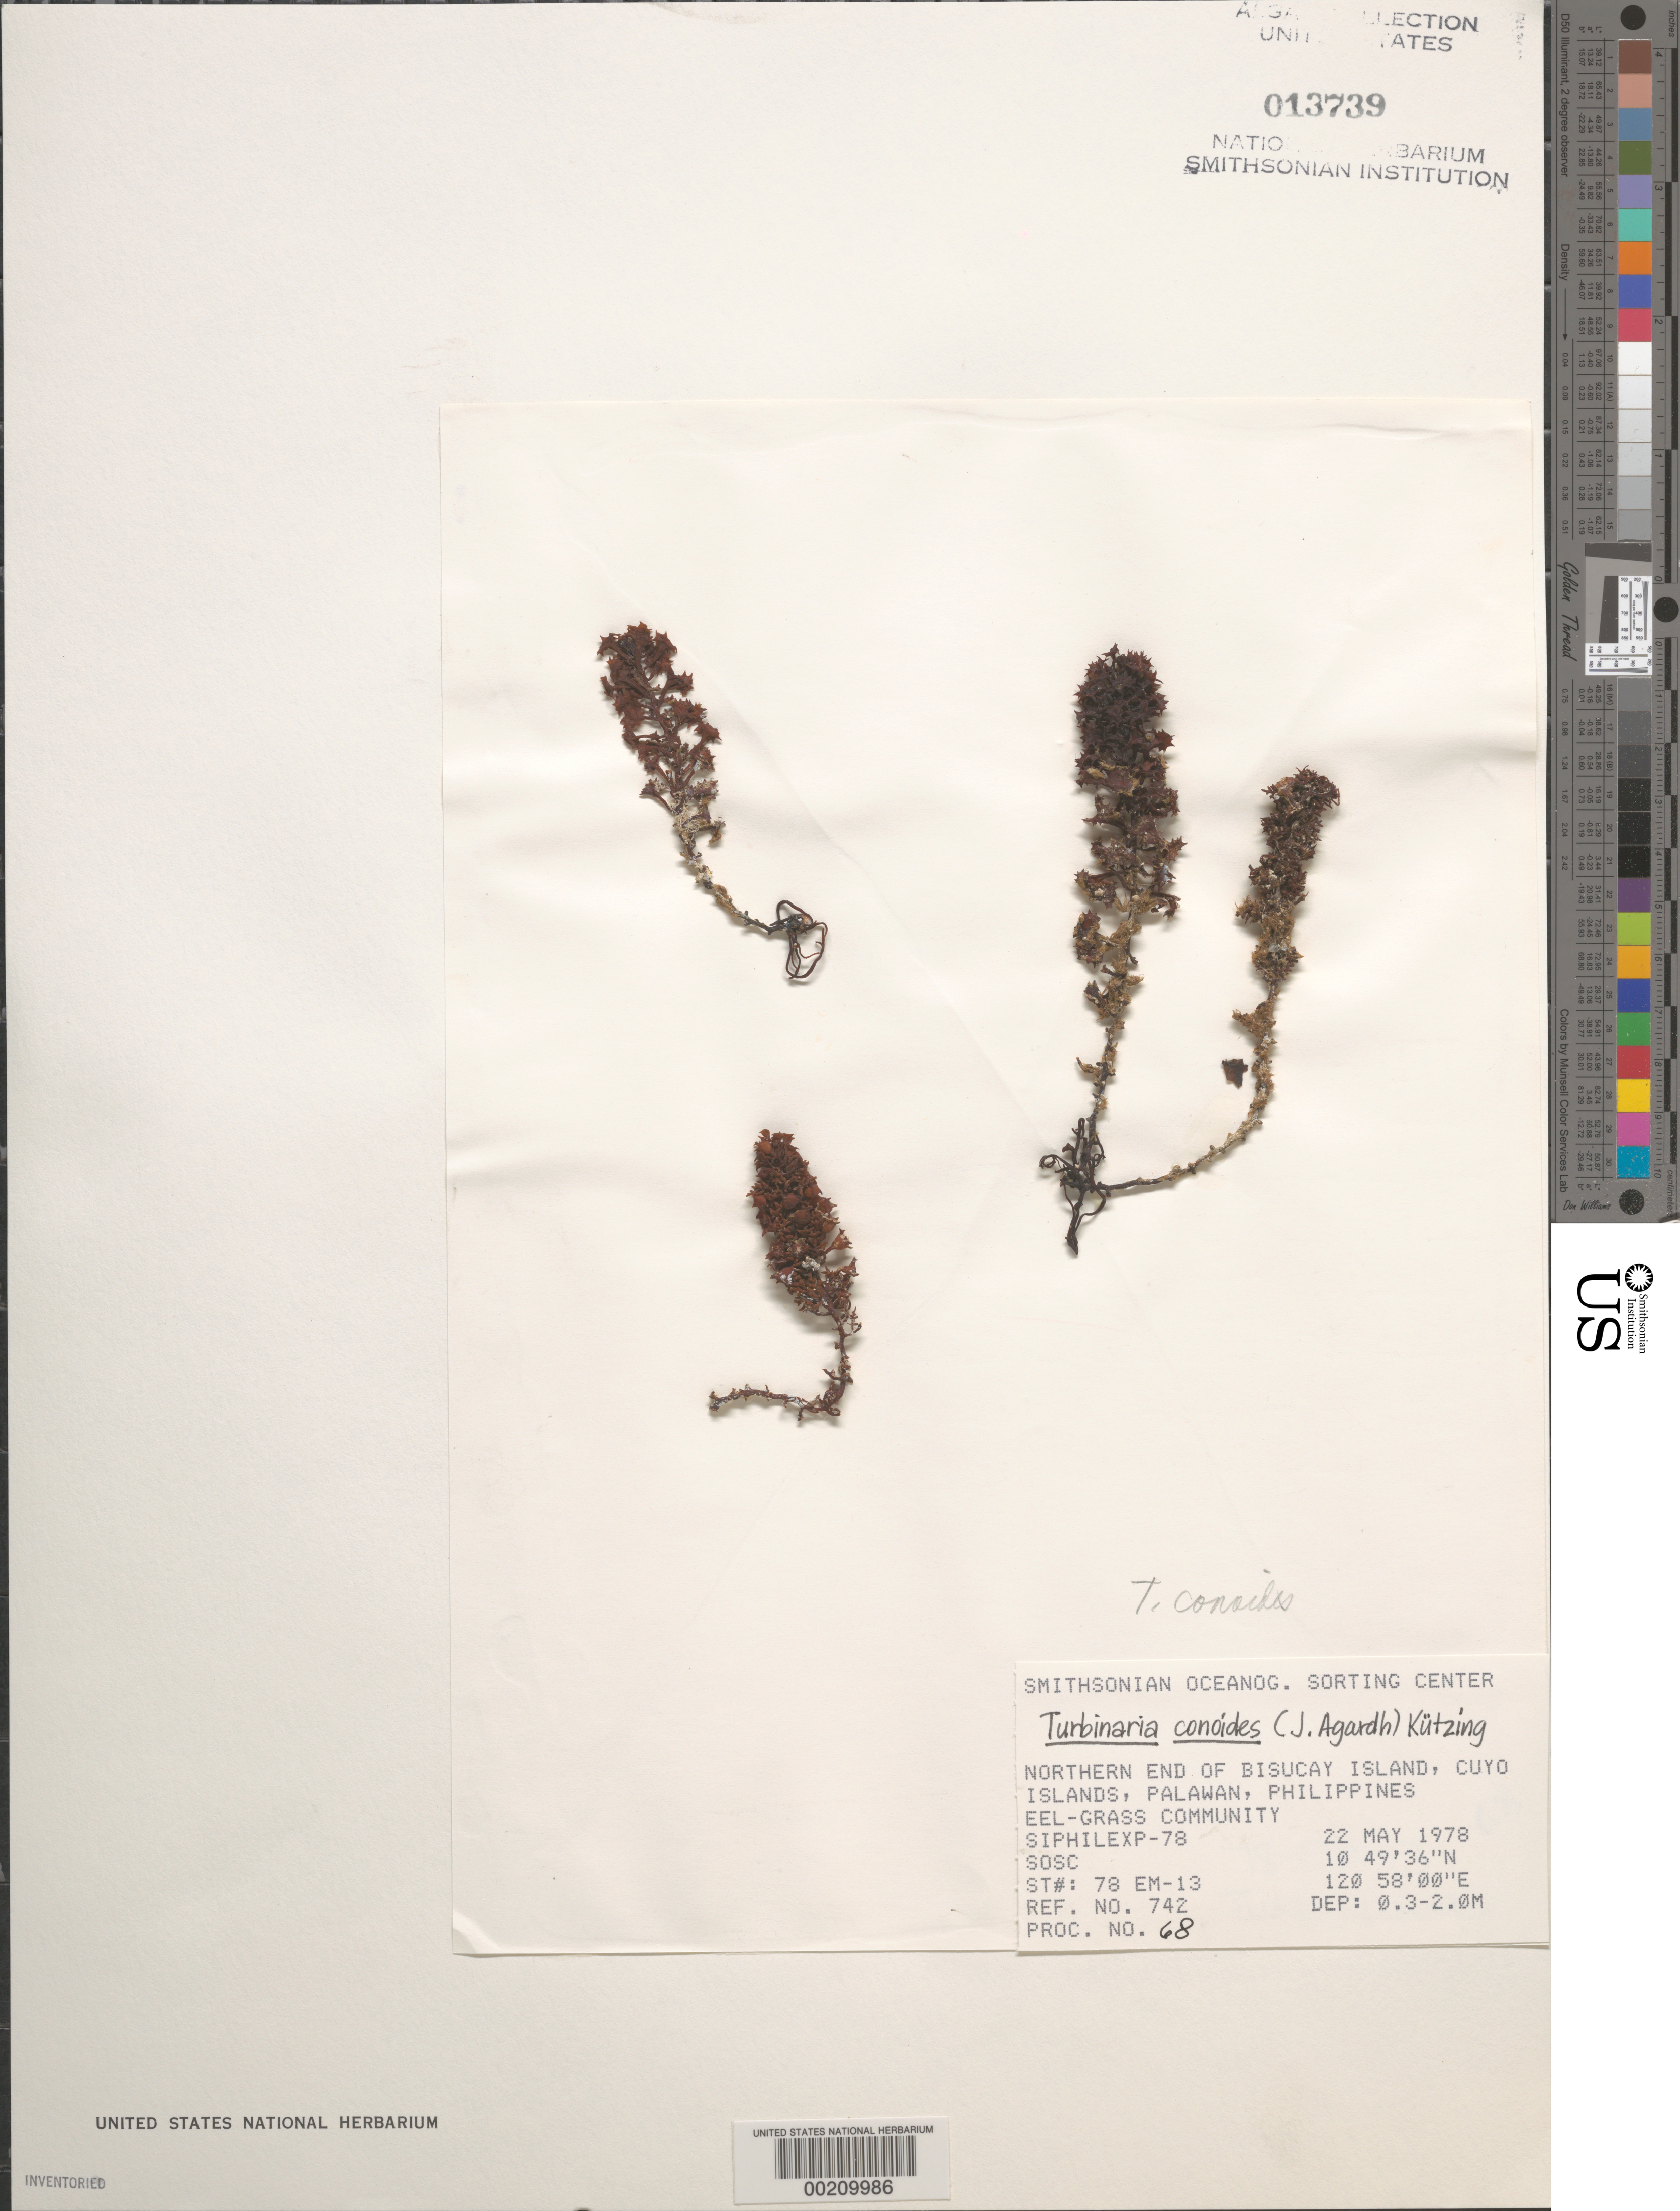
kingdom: Chromista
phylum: Ochrophyta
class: Phaeophyceae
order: Fucales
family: Sargassaceae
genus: Turbinaria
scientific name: Turbinaria conoides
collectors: SOSC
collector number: Station 78 Em-13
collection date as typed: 22 May 1978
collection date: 1978-05-22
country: Philippines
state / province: Mimaropa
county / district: Palawan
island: Bisucay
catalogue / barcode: US 13739